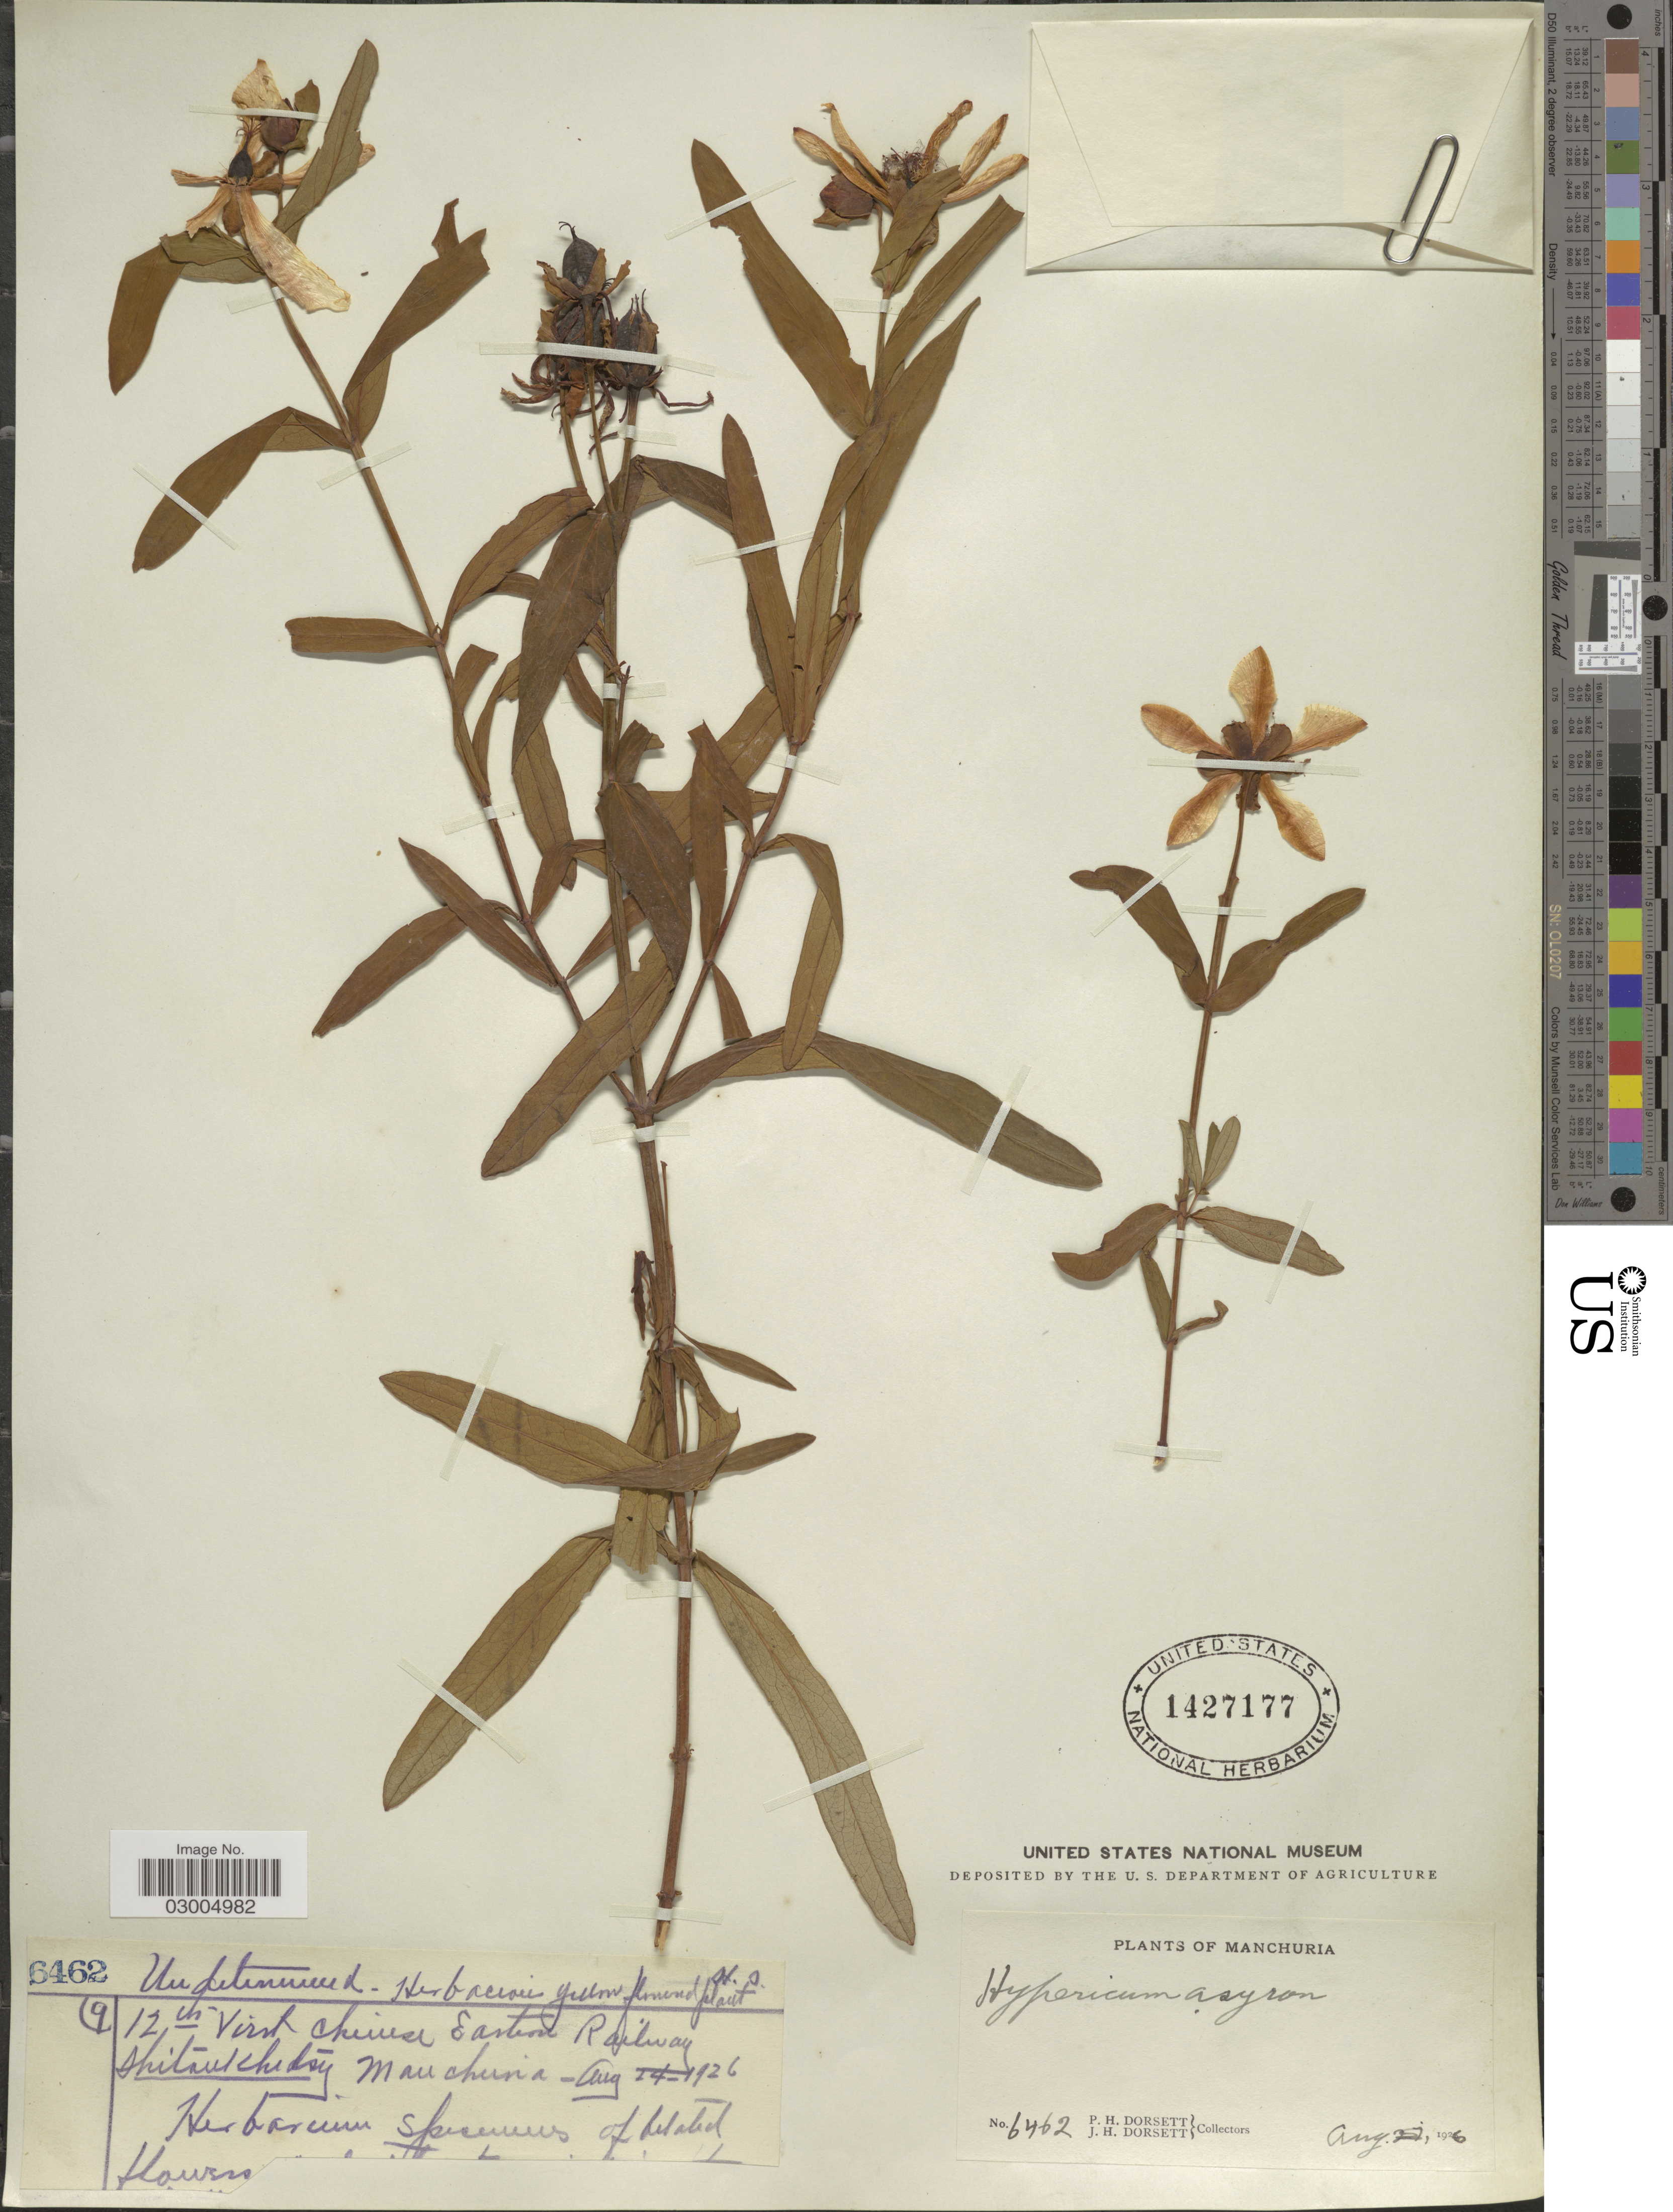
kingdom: Plantae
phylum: Tracheophyta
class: Magnoliopsida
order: Malpighiales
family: Hypericaceae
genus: Hypericum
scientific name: Hypericum ascyron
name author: L.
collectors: P. H. Dorsett & J. Dorsett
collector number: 6462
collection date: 1926-08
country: China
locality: Manchuria.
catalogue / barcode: US 1427177